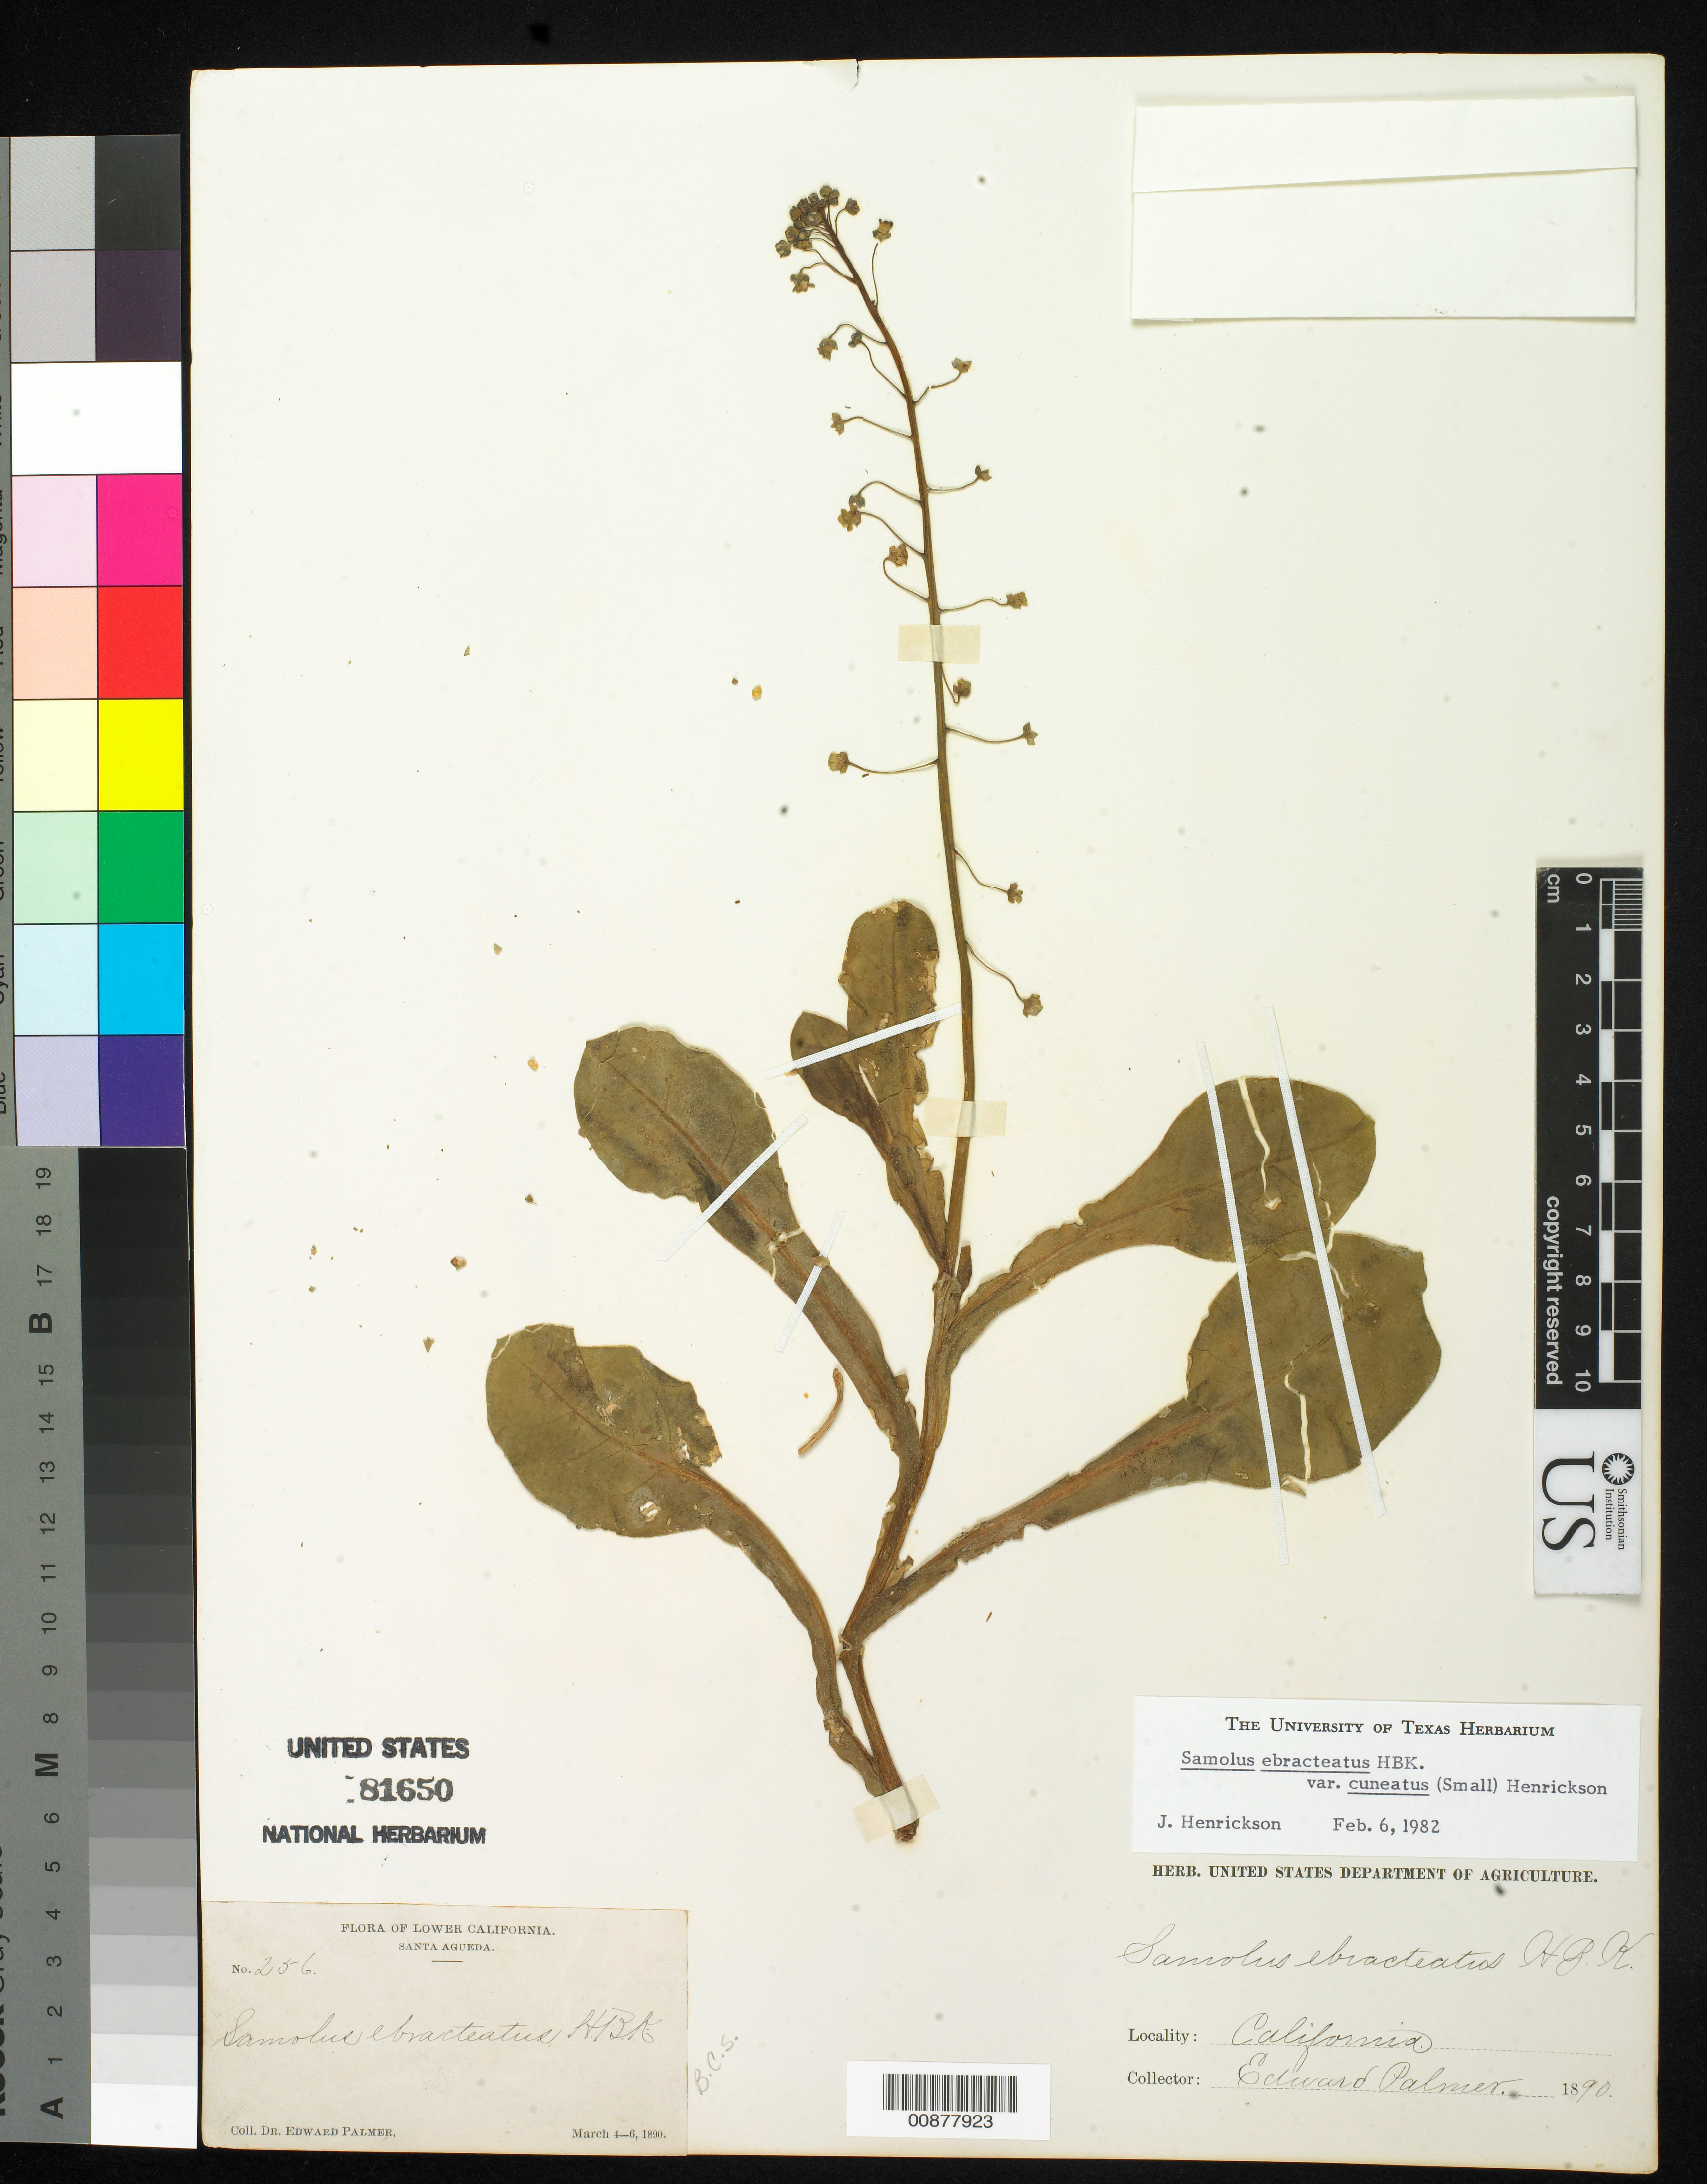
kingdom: Plantae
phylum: Tracheophyta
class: Magnoliopsida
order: Ericales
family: Primulaceae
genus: Samolus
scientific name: Samolus ebracteatus var. cuneatus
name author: (Small) Henrickson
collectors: E. Palmer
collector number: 256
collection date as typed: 04 Mar 1890 to 06 Mar 1890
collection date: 1890-03-04/1890-03-06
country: Mexico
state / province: Baja California Sur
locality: Santa Agueda, Baja California Sur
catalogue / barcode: US 81650